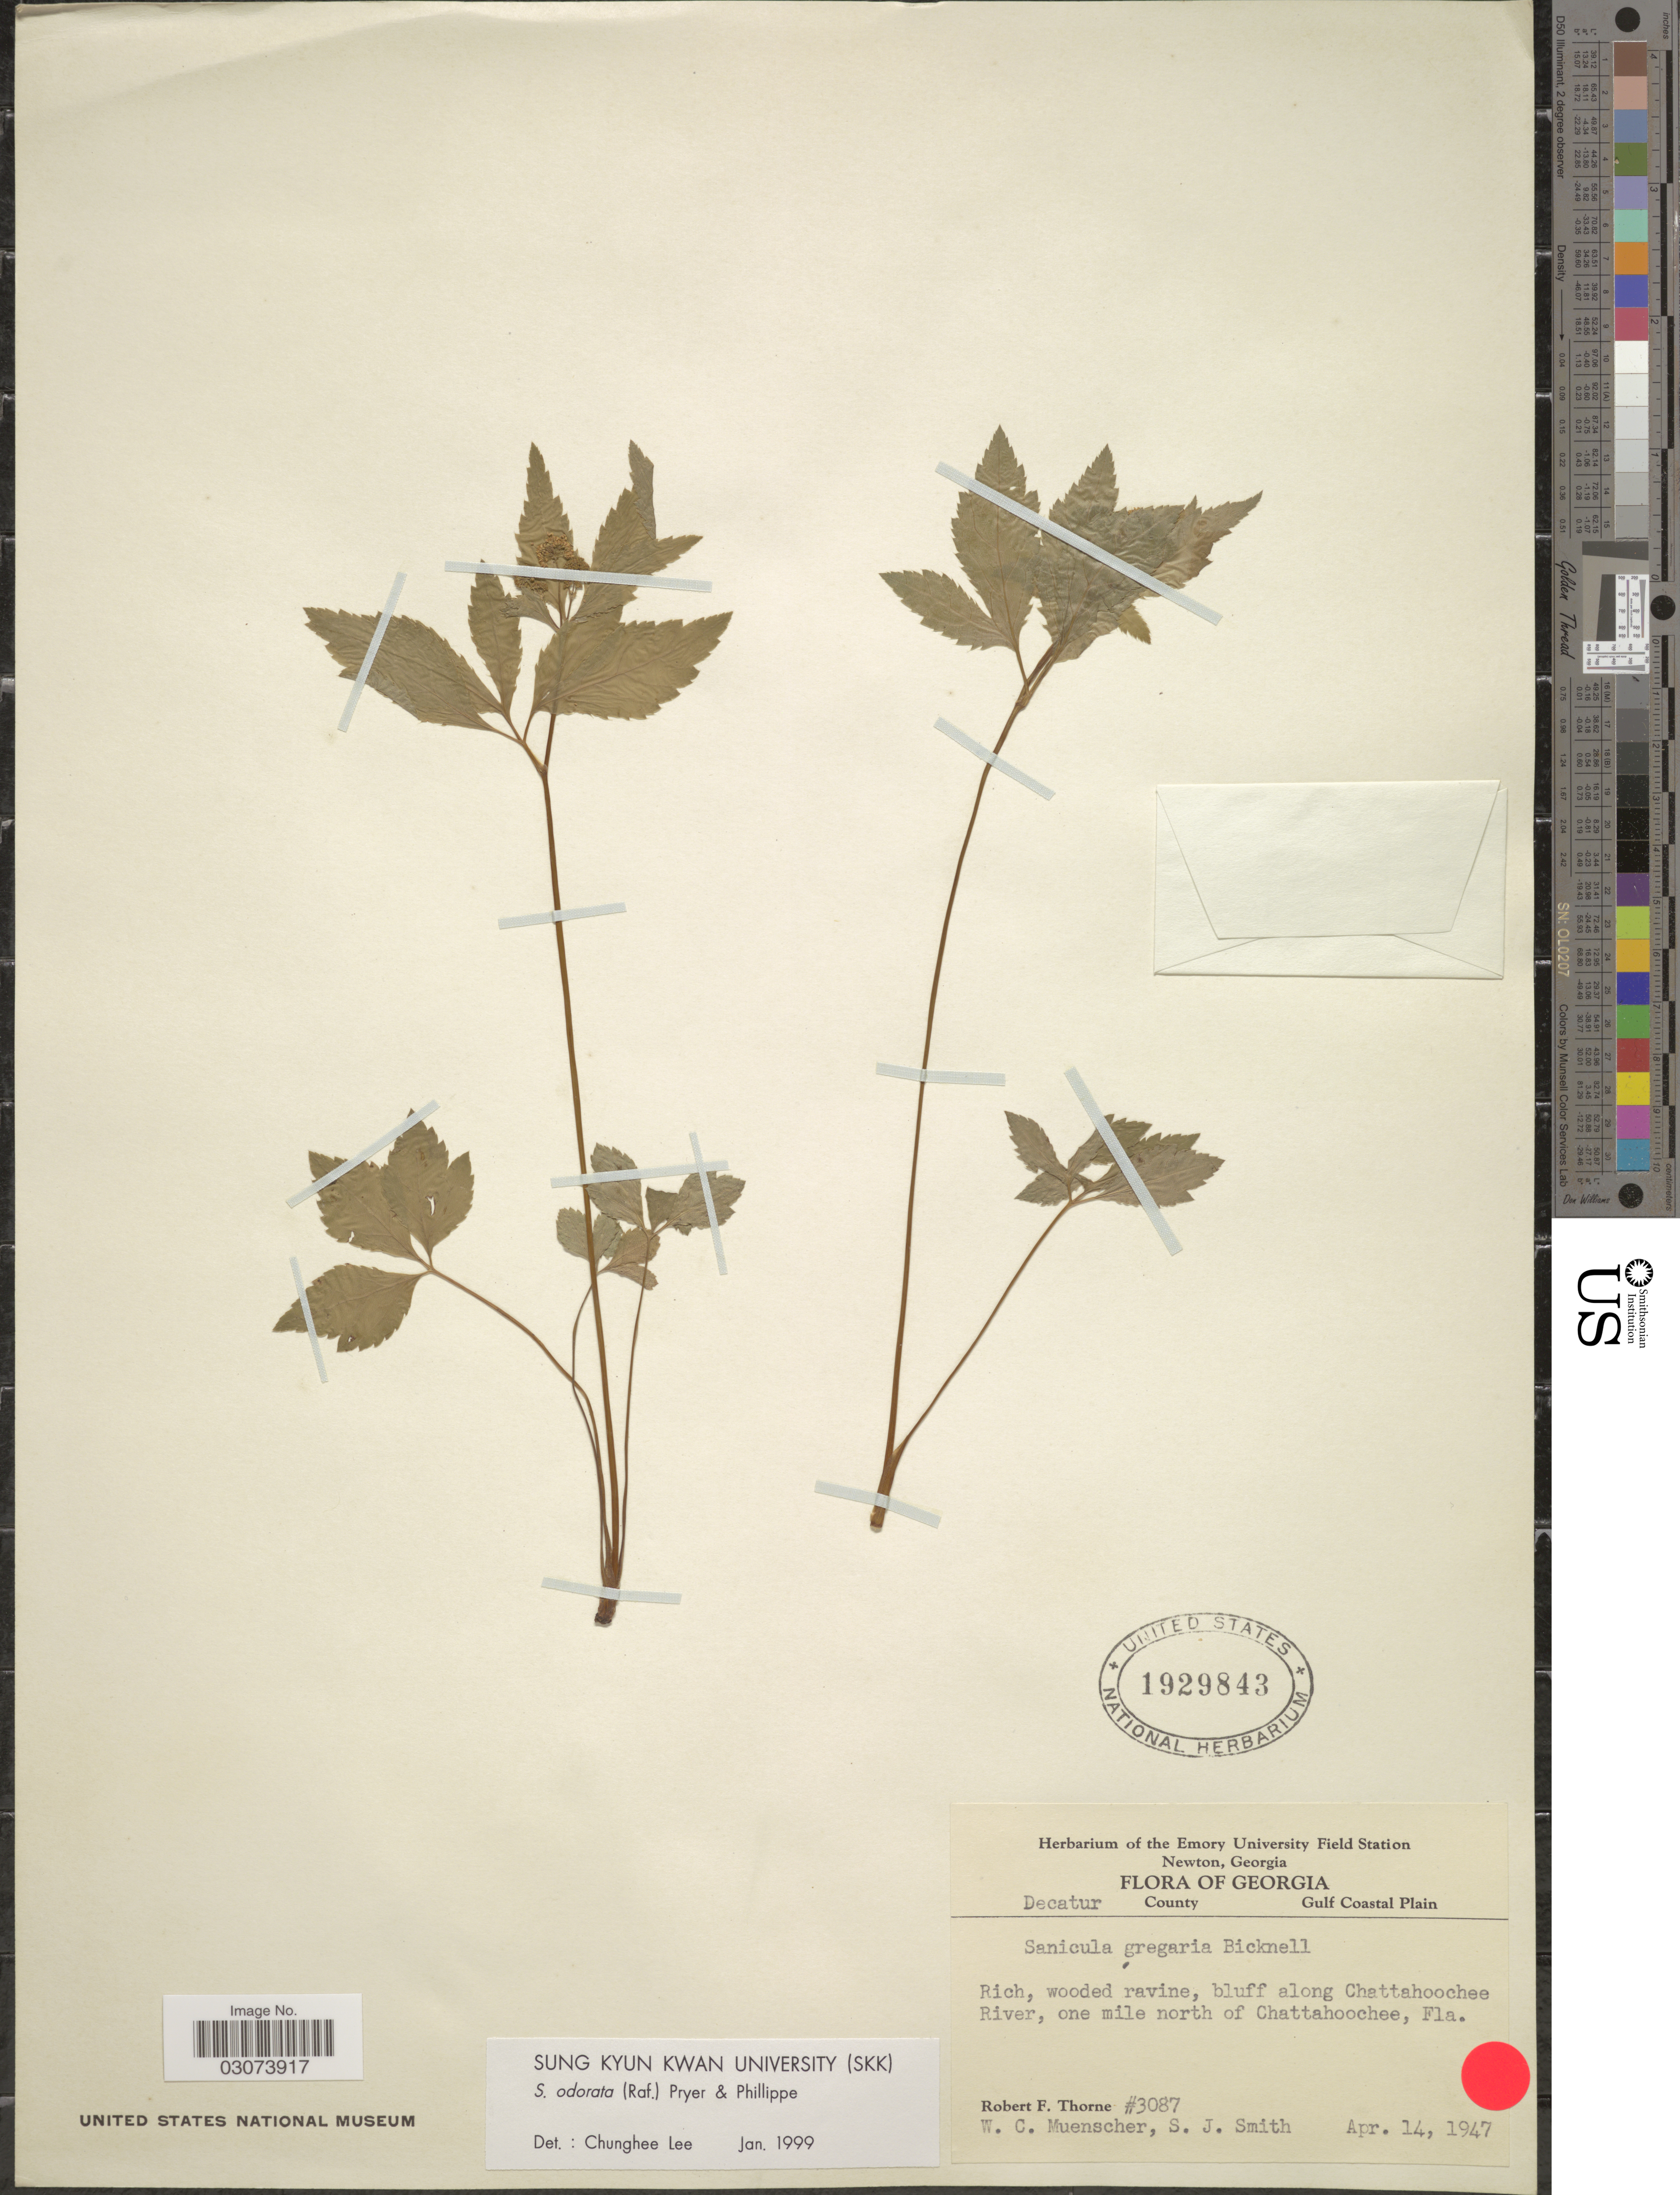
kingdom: Plantae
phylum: Tracheophyta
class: Magnoliopsida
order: Apiales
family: Apiaceae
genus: Sanicula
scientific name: Sanicula odorata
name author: (Raf.) Pryer & Phillippe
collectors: R. F. Thorne, W. Muenscher & S. Smith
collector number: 3087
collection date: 1947-04-14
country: United States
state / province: Georgia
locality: Decatur County. Gulf Coastal Plain. Bluff along Chattahoochee River, one mile north of Chattahoochee.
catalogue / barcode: US 1929843